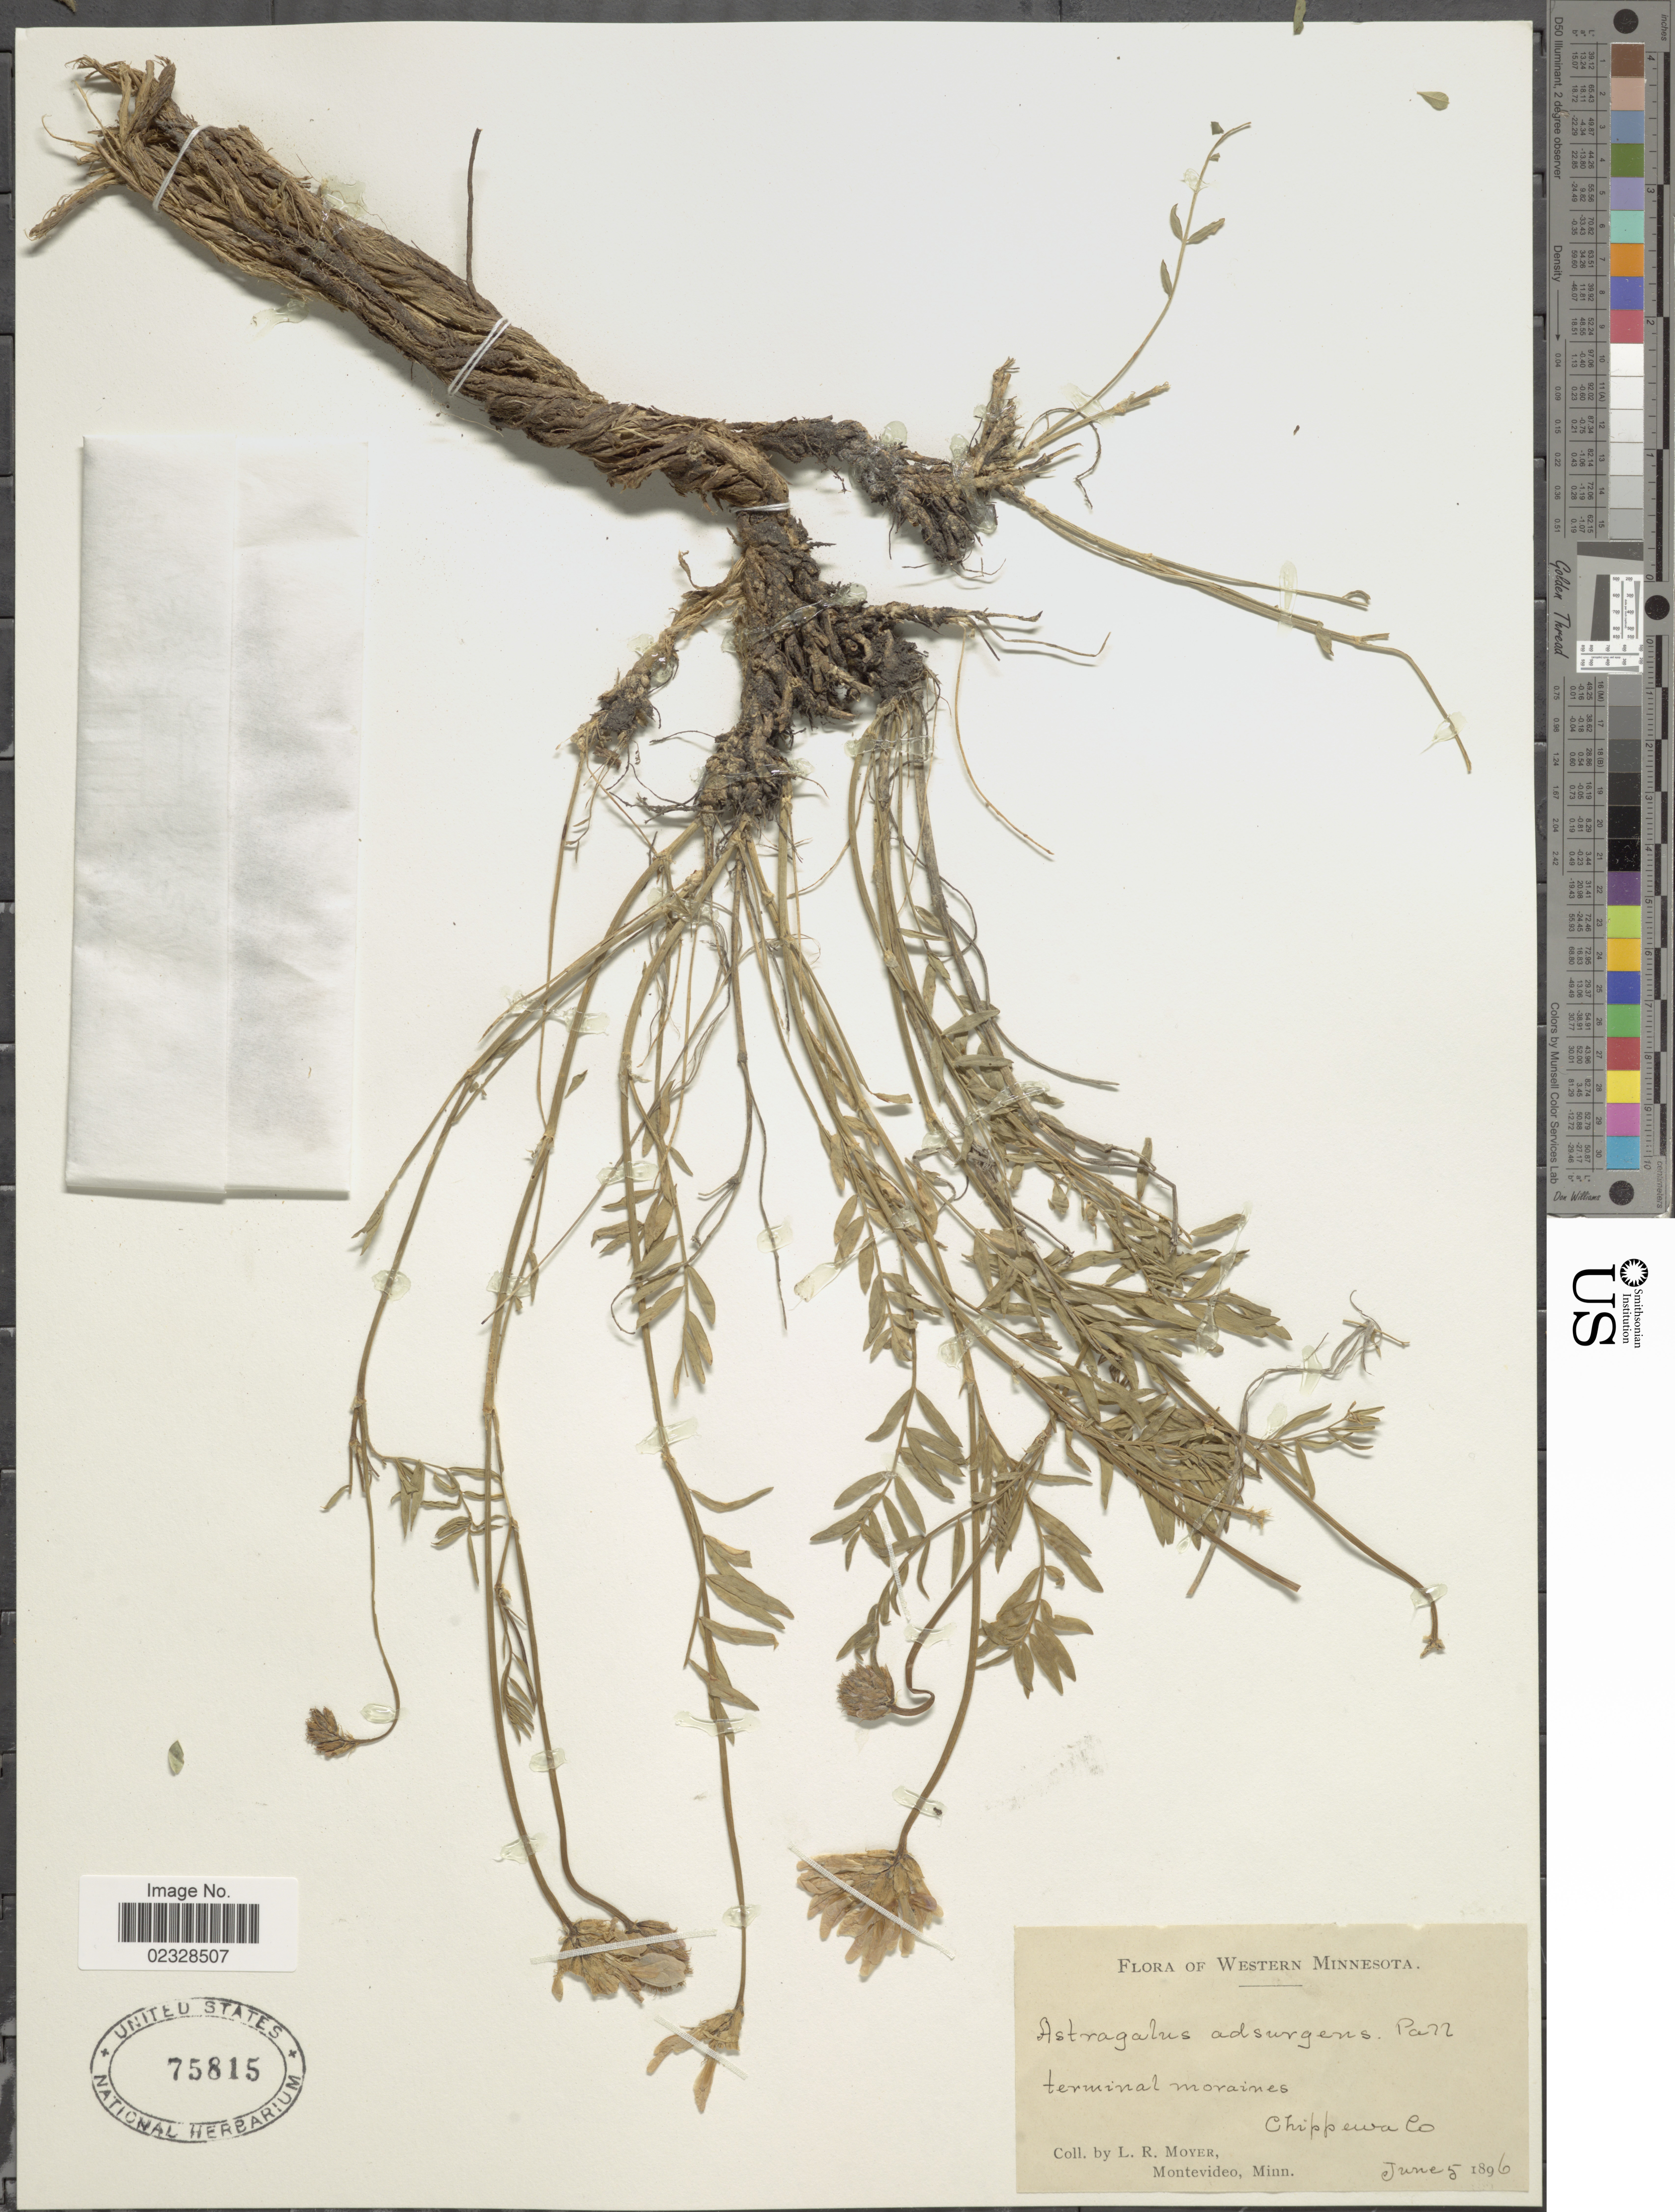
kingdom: Plantae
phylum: Tracheophyta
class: Magnoliopsida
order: Fabales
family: Fabaceae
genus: Astragalus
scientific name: Astragalus adsurgens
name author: Pall.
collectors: L. Moyer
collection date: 1896-06-05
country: United States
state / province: Minnesota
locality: Western Minnesota. Chippewa Co.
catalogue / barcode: US 75815